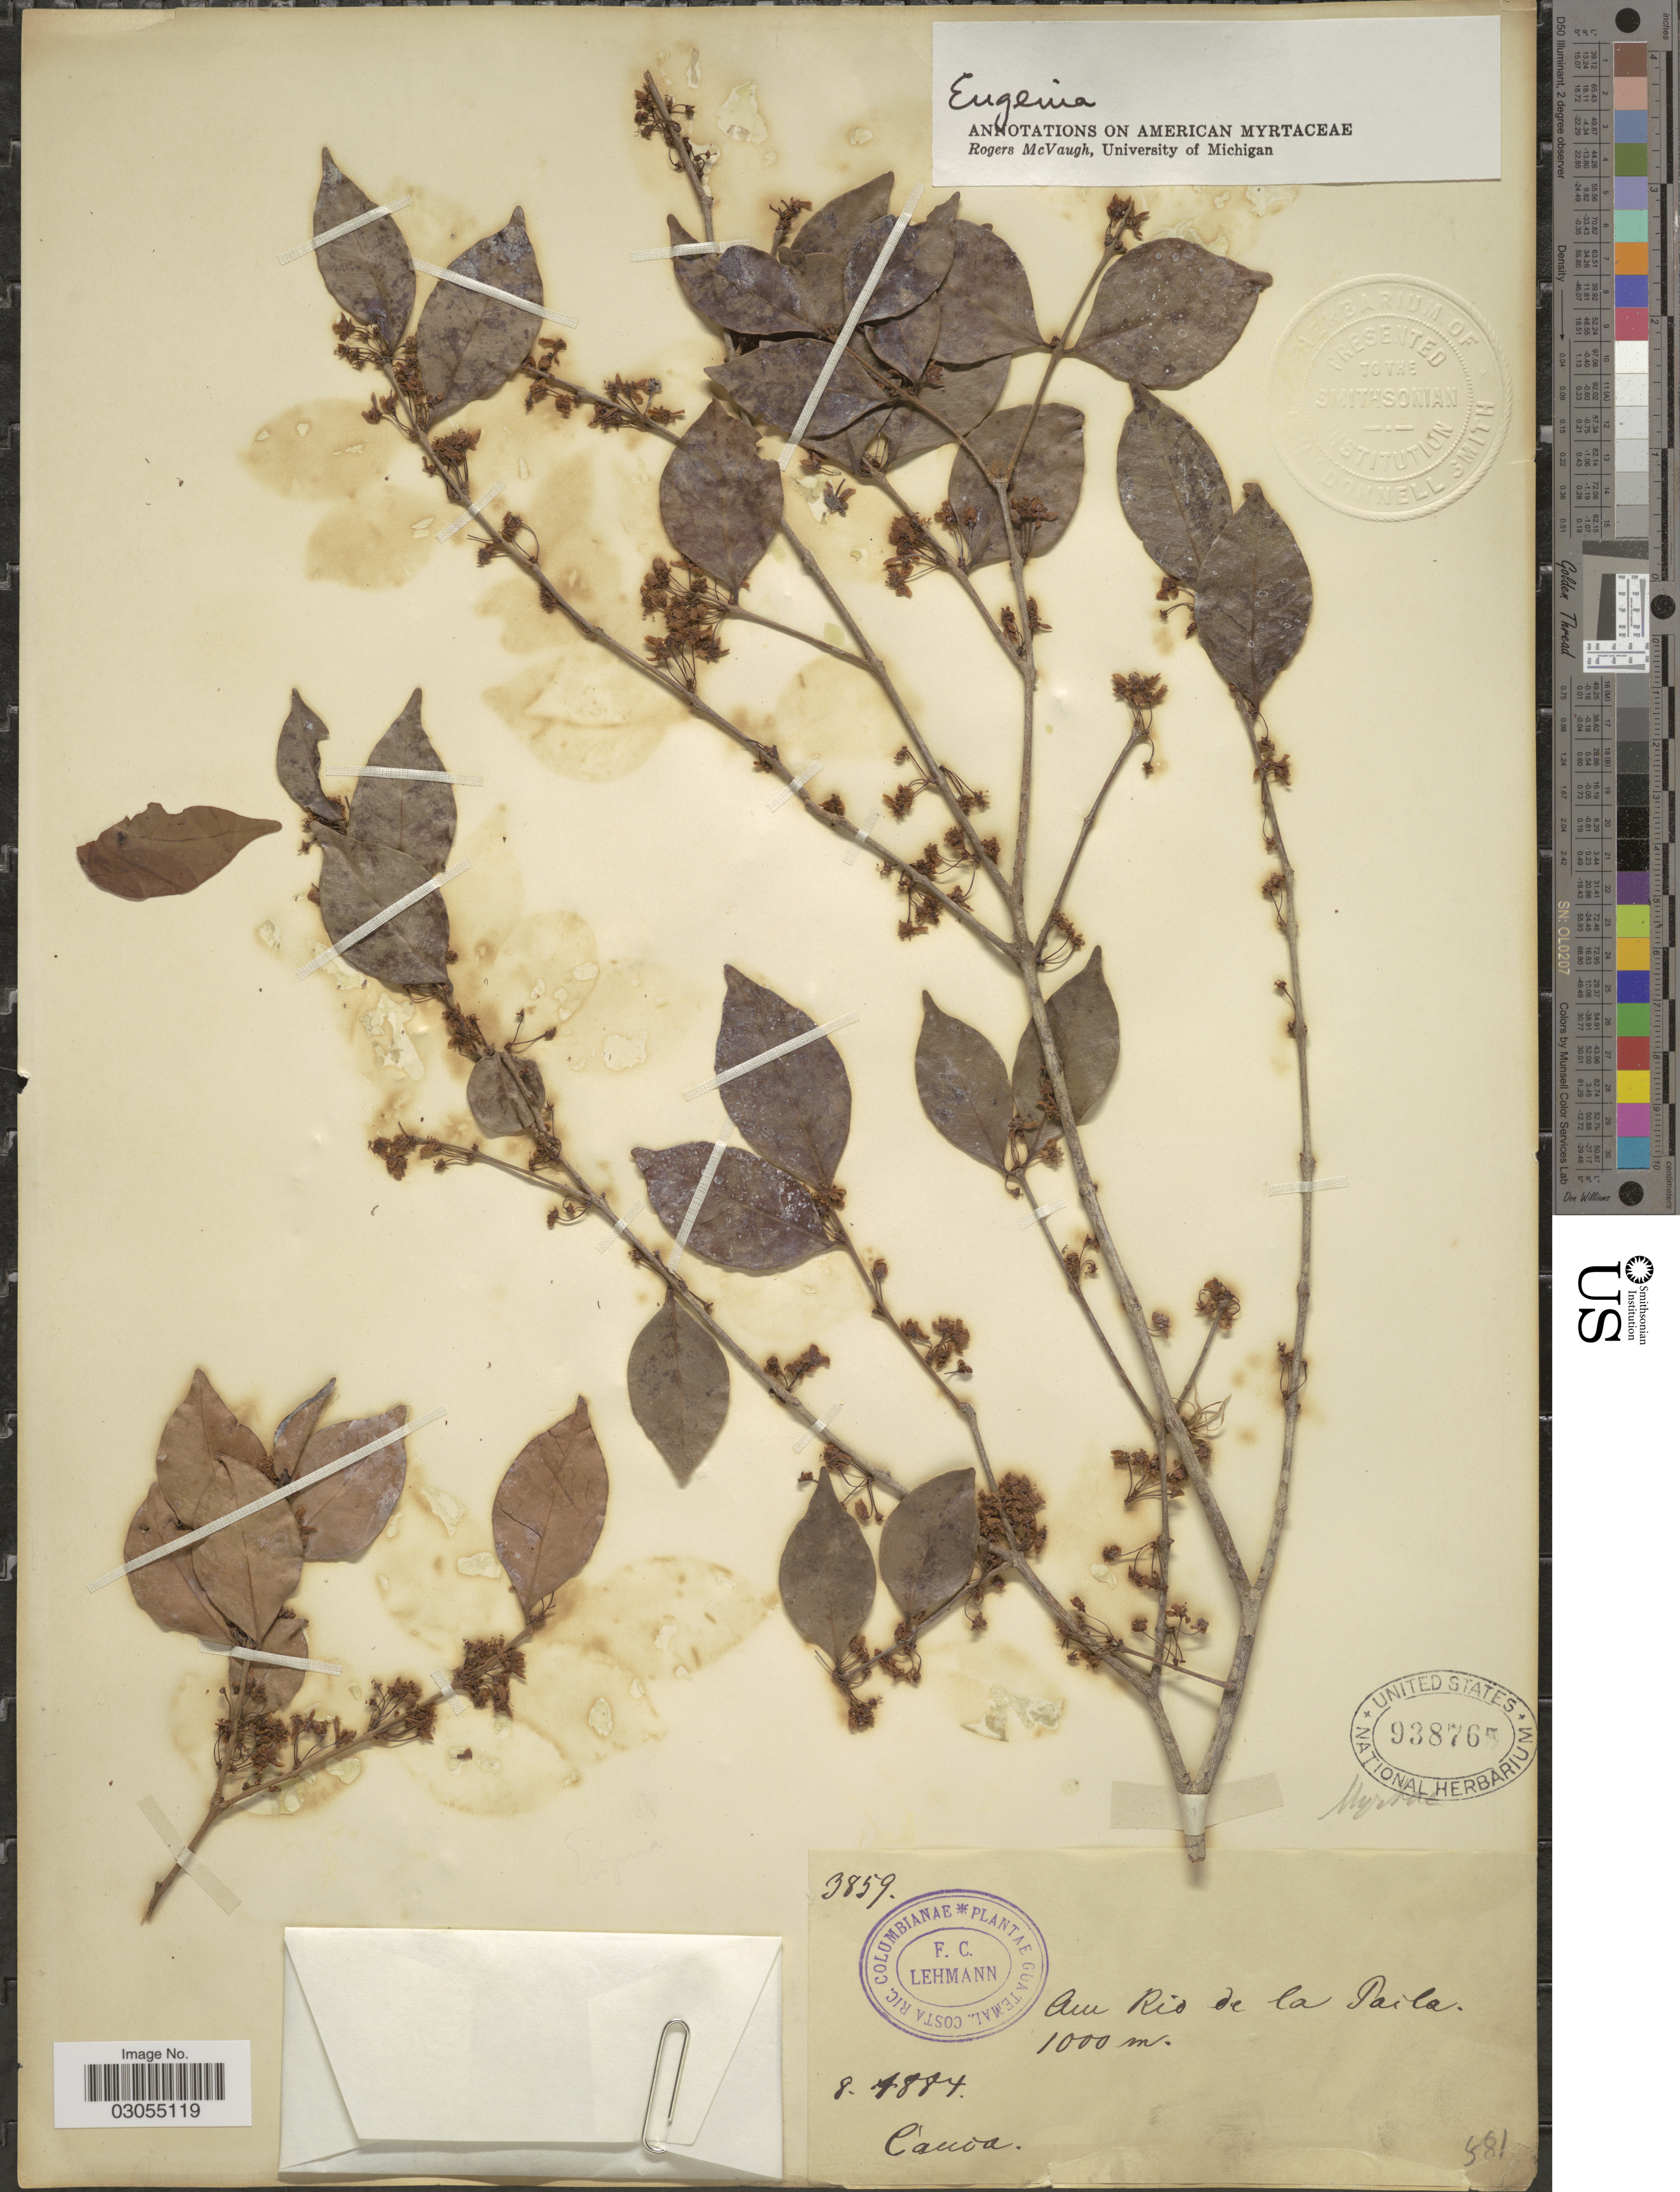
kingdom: Plantae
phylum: Tracheophyta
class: Magnoliopsida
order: Myrtales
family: Myrtaceae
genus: Eugenia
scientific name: Eugenia sp.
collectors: F. C. Lehmann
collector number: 3859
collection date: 1884-08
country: Colombia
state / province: Cauca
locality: Am Rio de la Paila.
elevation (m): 1000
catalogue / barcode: US 938765